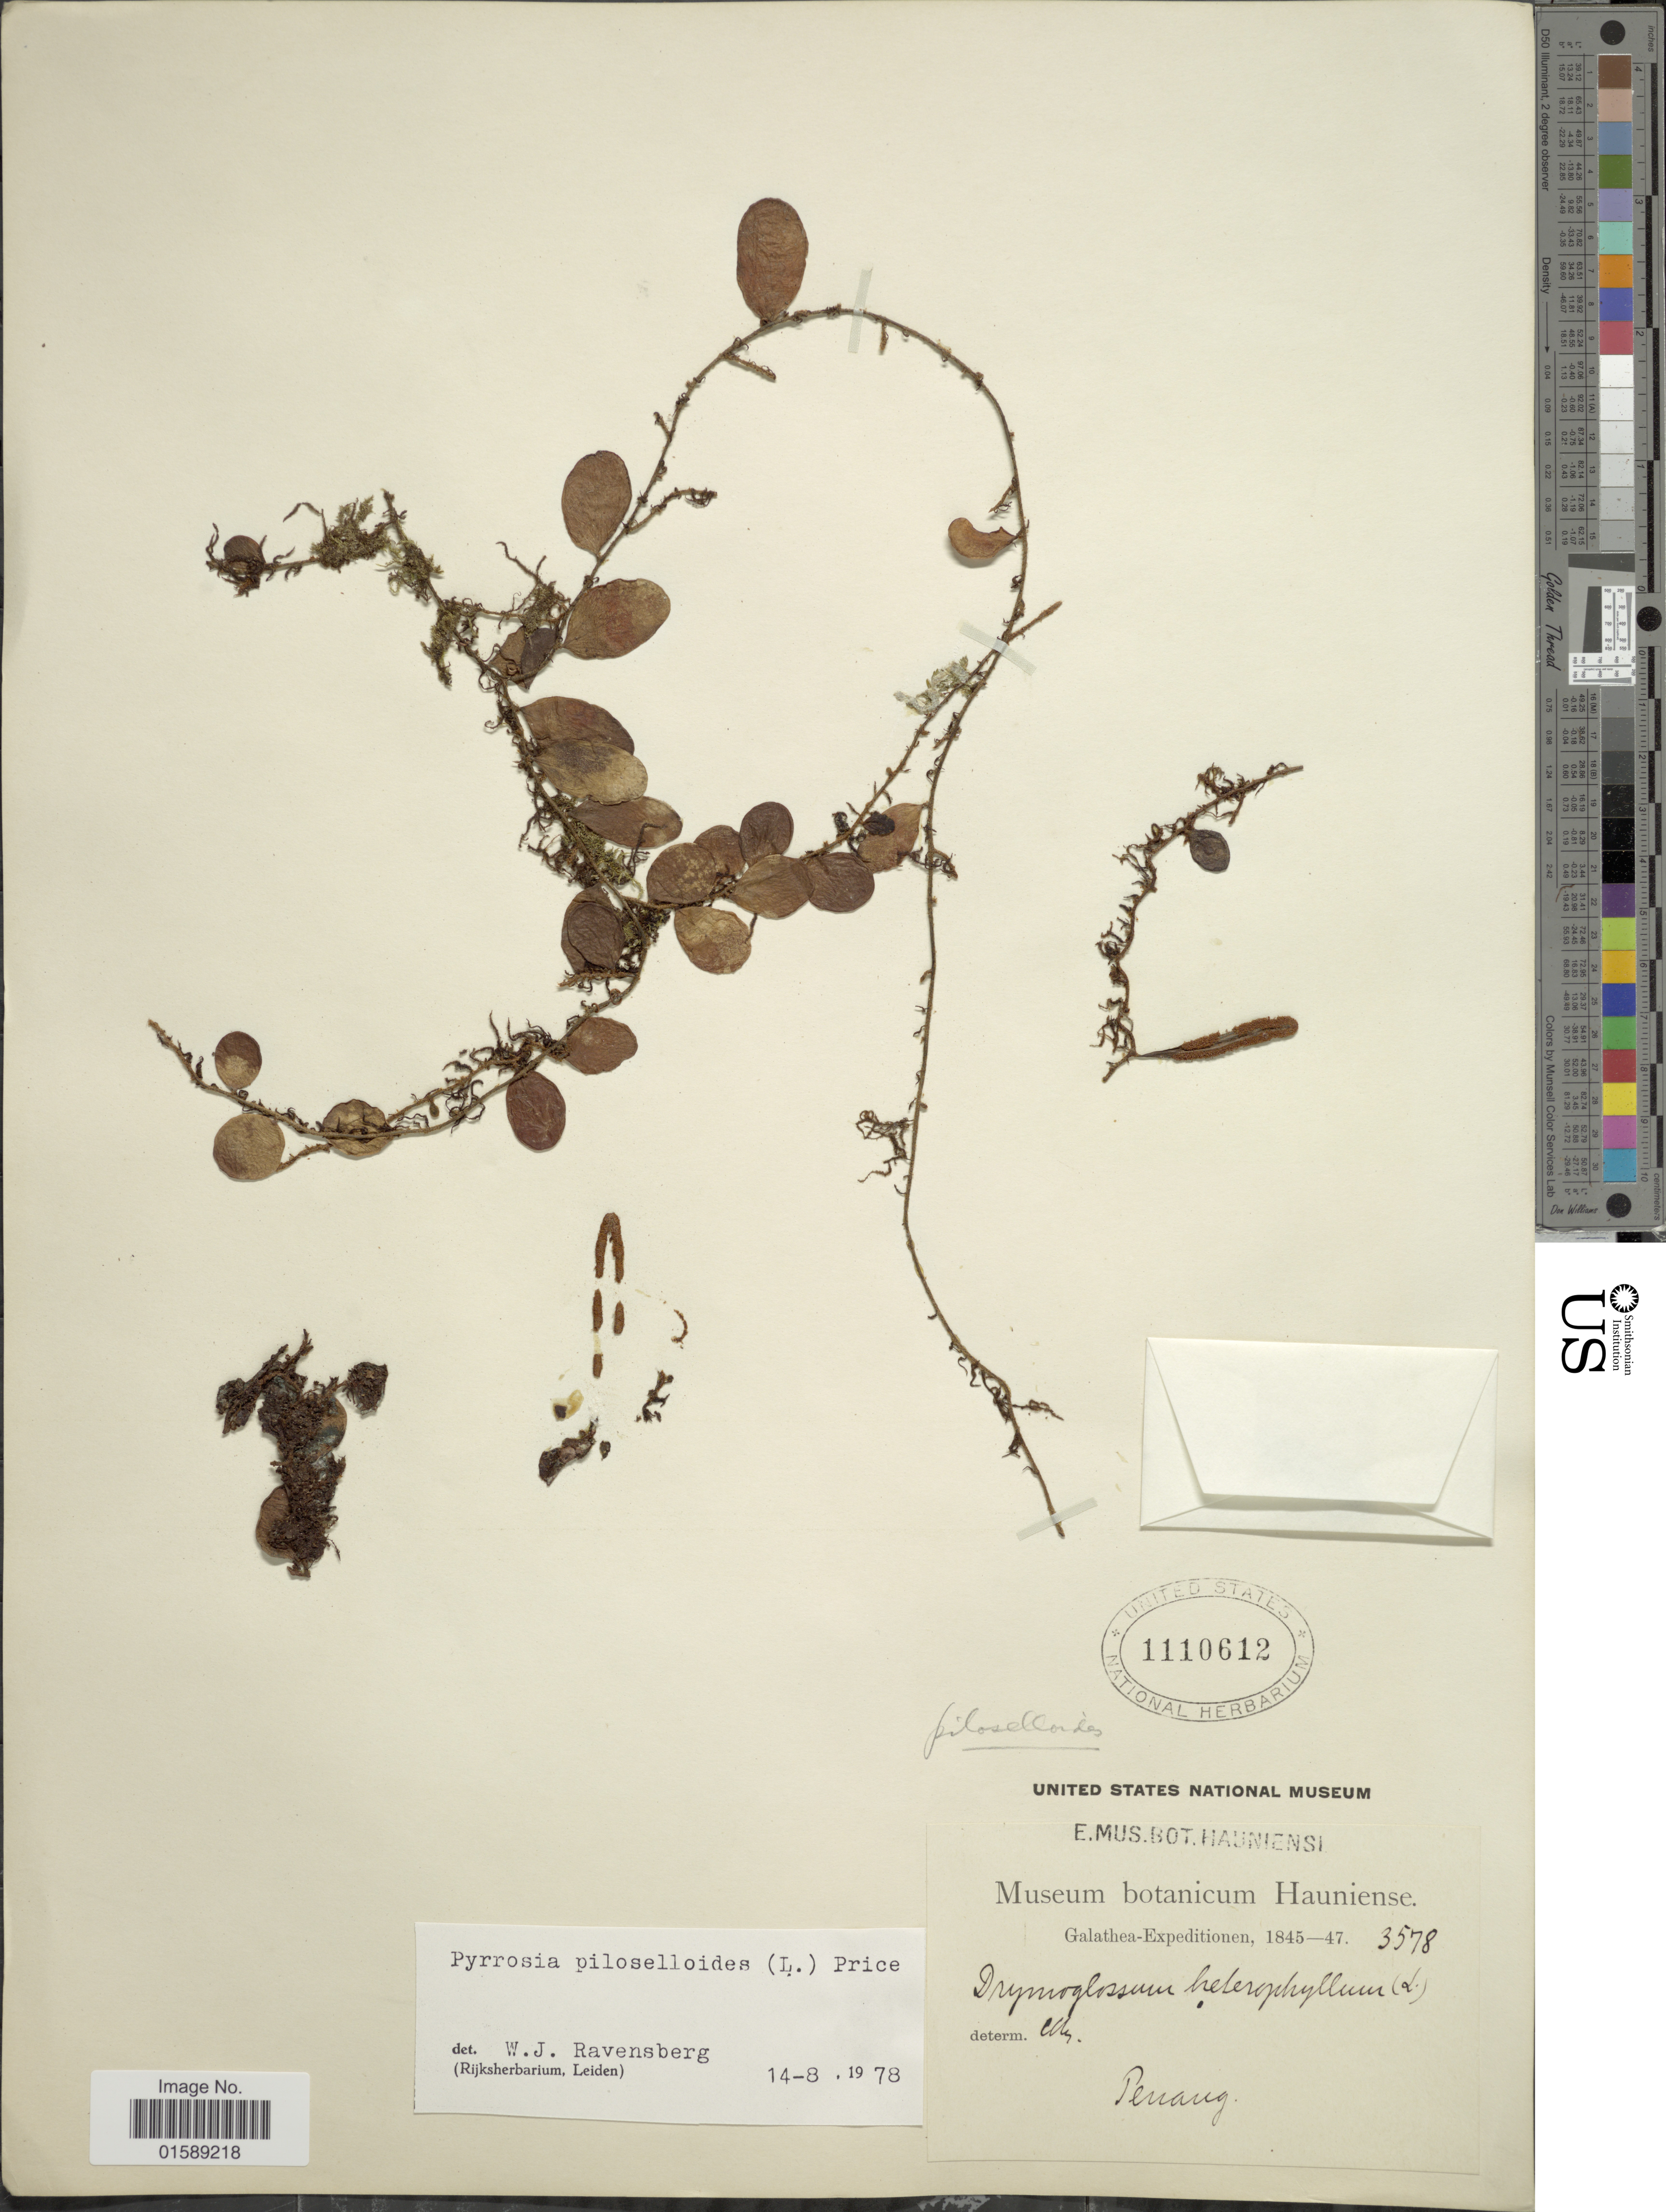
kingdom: Plantae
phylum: Tracheophyta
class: Polypodiopsida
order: Polypodiales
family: Polypodiaceae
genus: Pyrrosia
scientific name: Pyrrosia piloselloides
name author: (L.) M.G. Price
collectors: Galathea Expedition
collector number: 3578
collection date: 1845/1847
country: Malaysia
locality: Penang.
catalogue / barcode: US 1110612